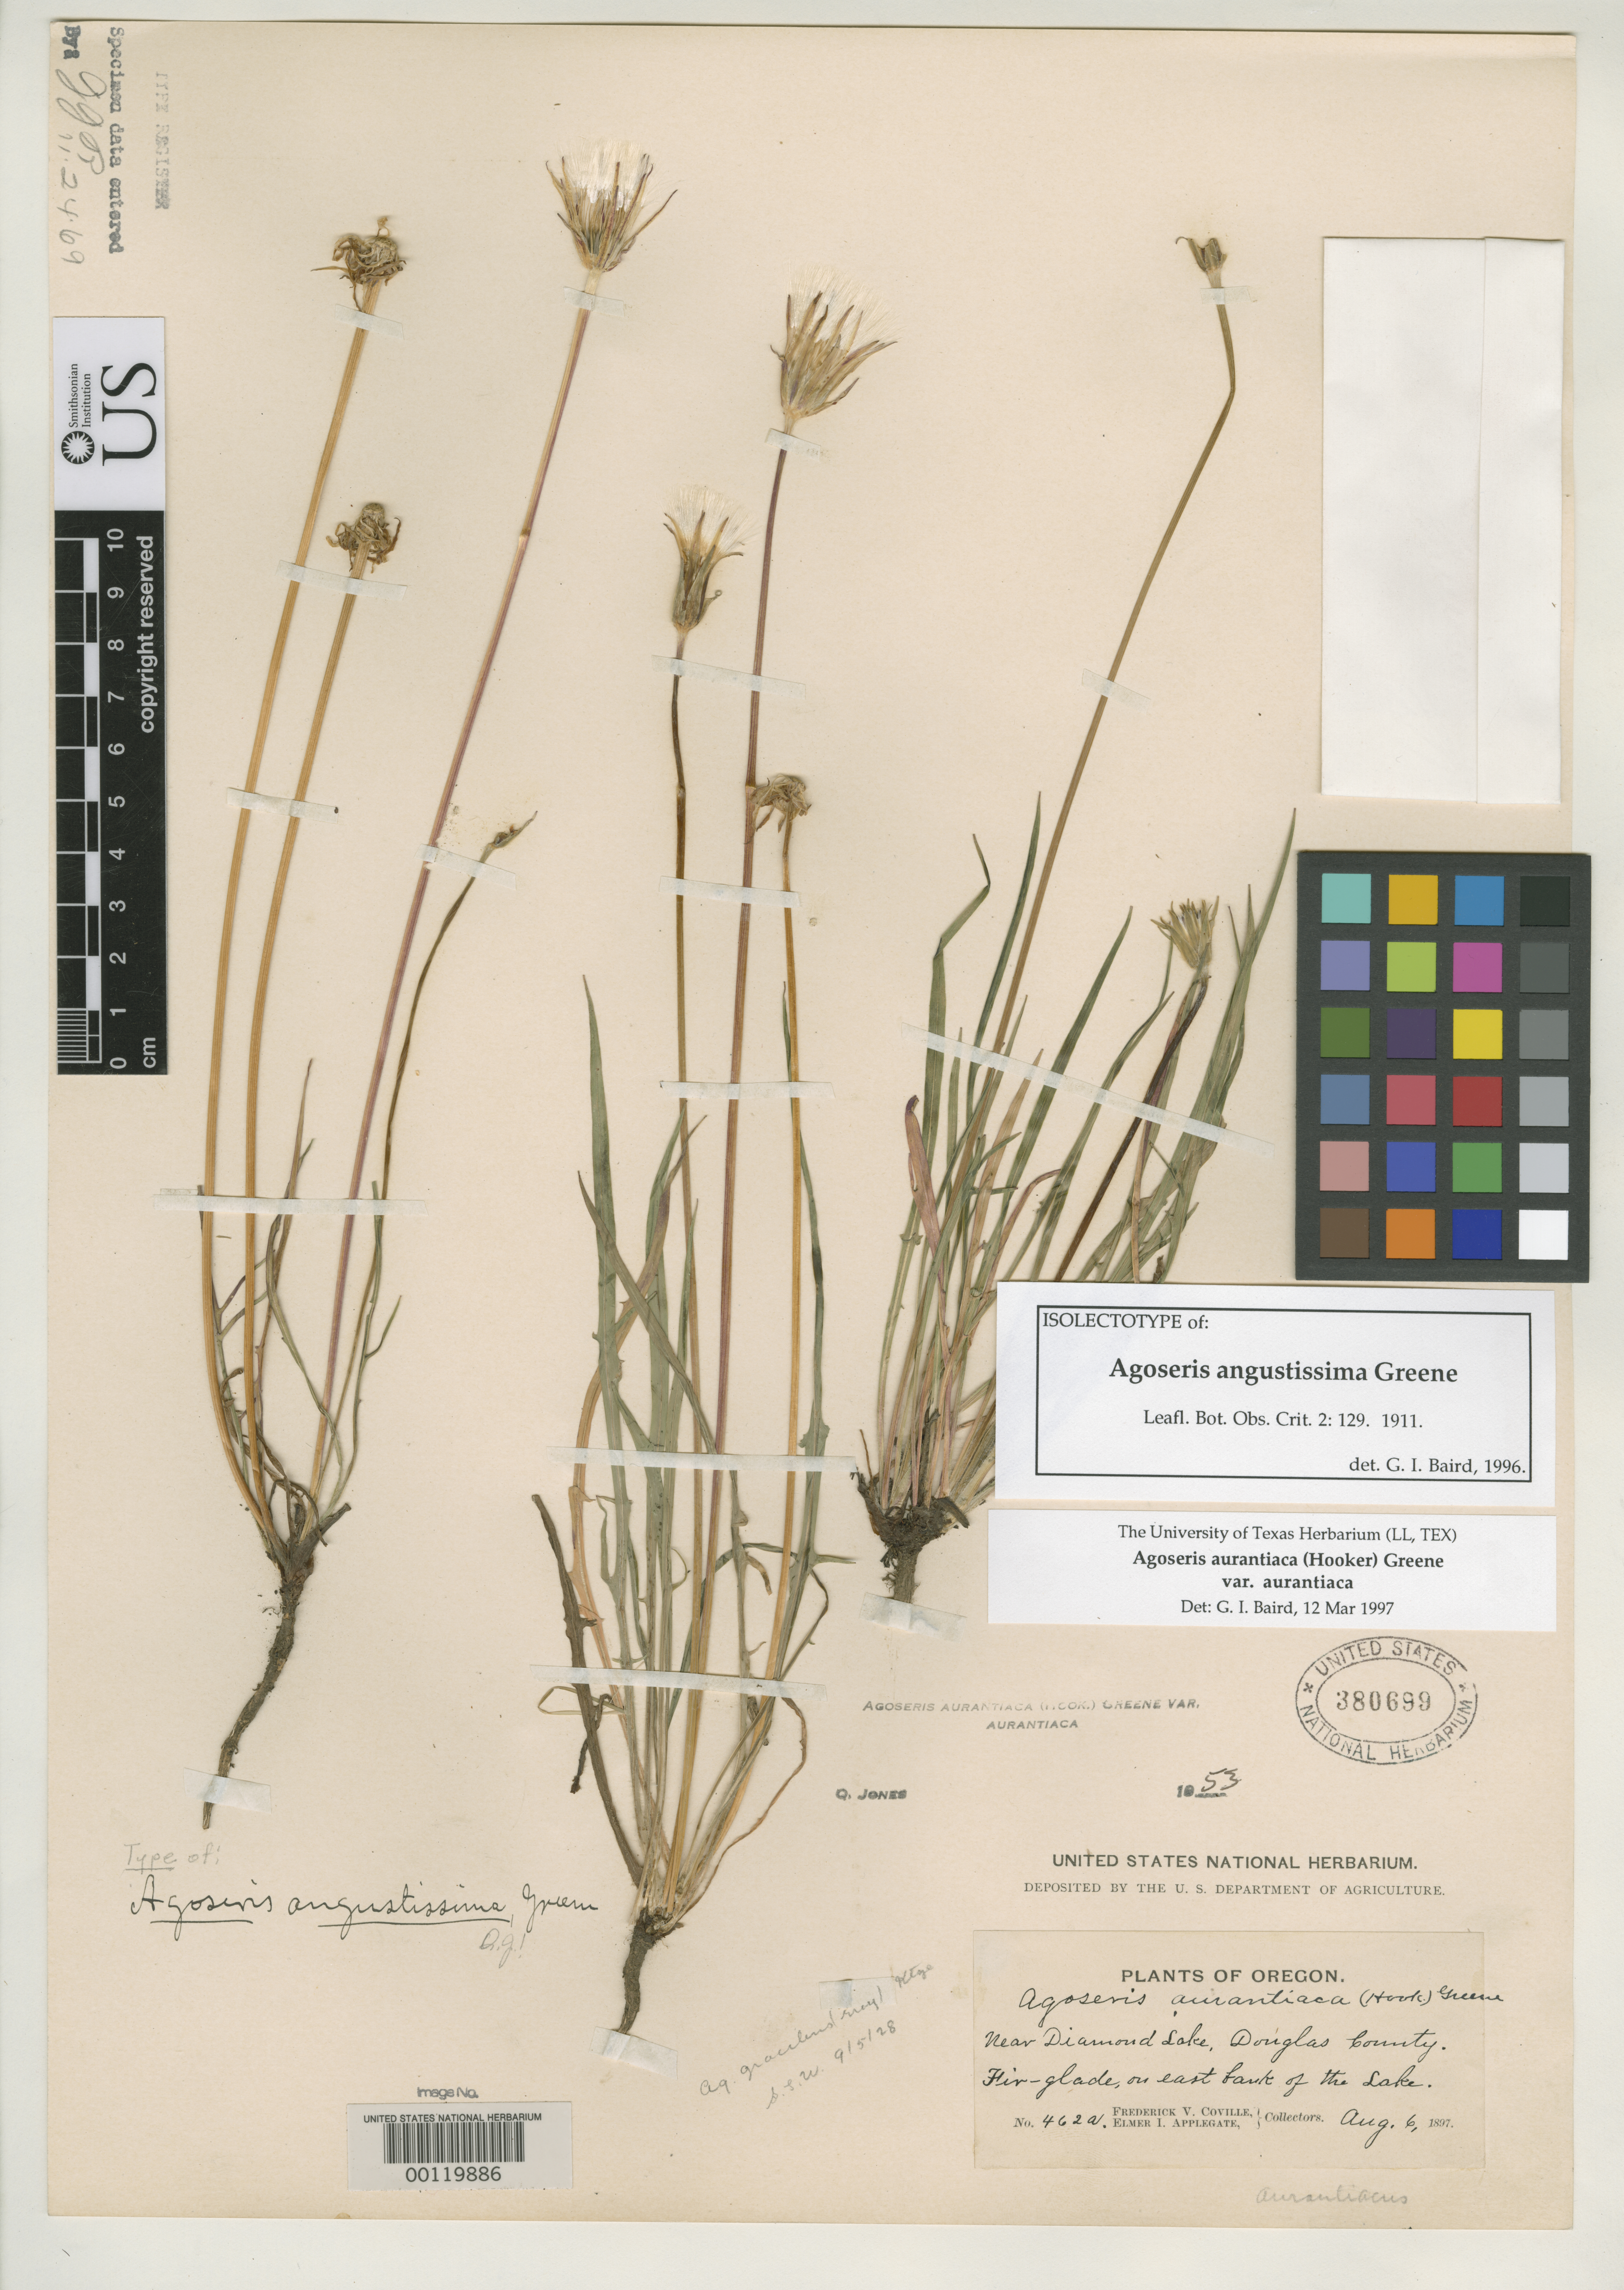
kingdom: Plantae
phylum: Tracheophyta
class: Magnoliopsida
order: Asterales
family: Asteraceae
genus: Agoseris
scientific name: Agoseris angustissima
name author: Greene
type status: Syntype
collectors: F. V. Coville & E. I. Applegate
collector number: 462a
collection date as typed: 06 Aug 1897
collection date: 1897-08-06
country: United States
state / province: Oregon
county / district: Douglas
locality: Near Diamond Lake, E bank of lake.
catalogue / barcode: US 380699